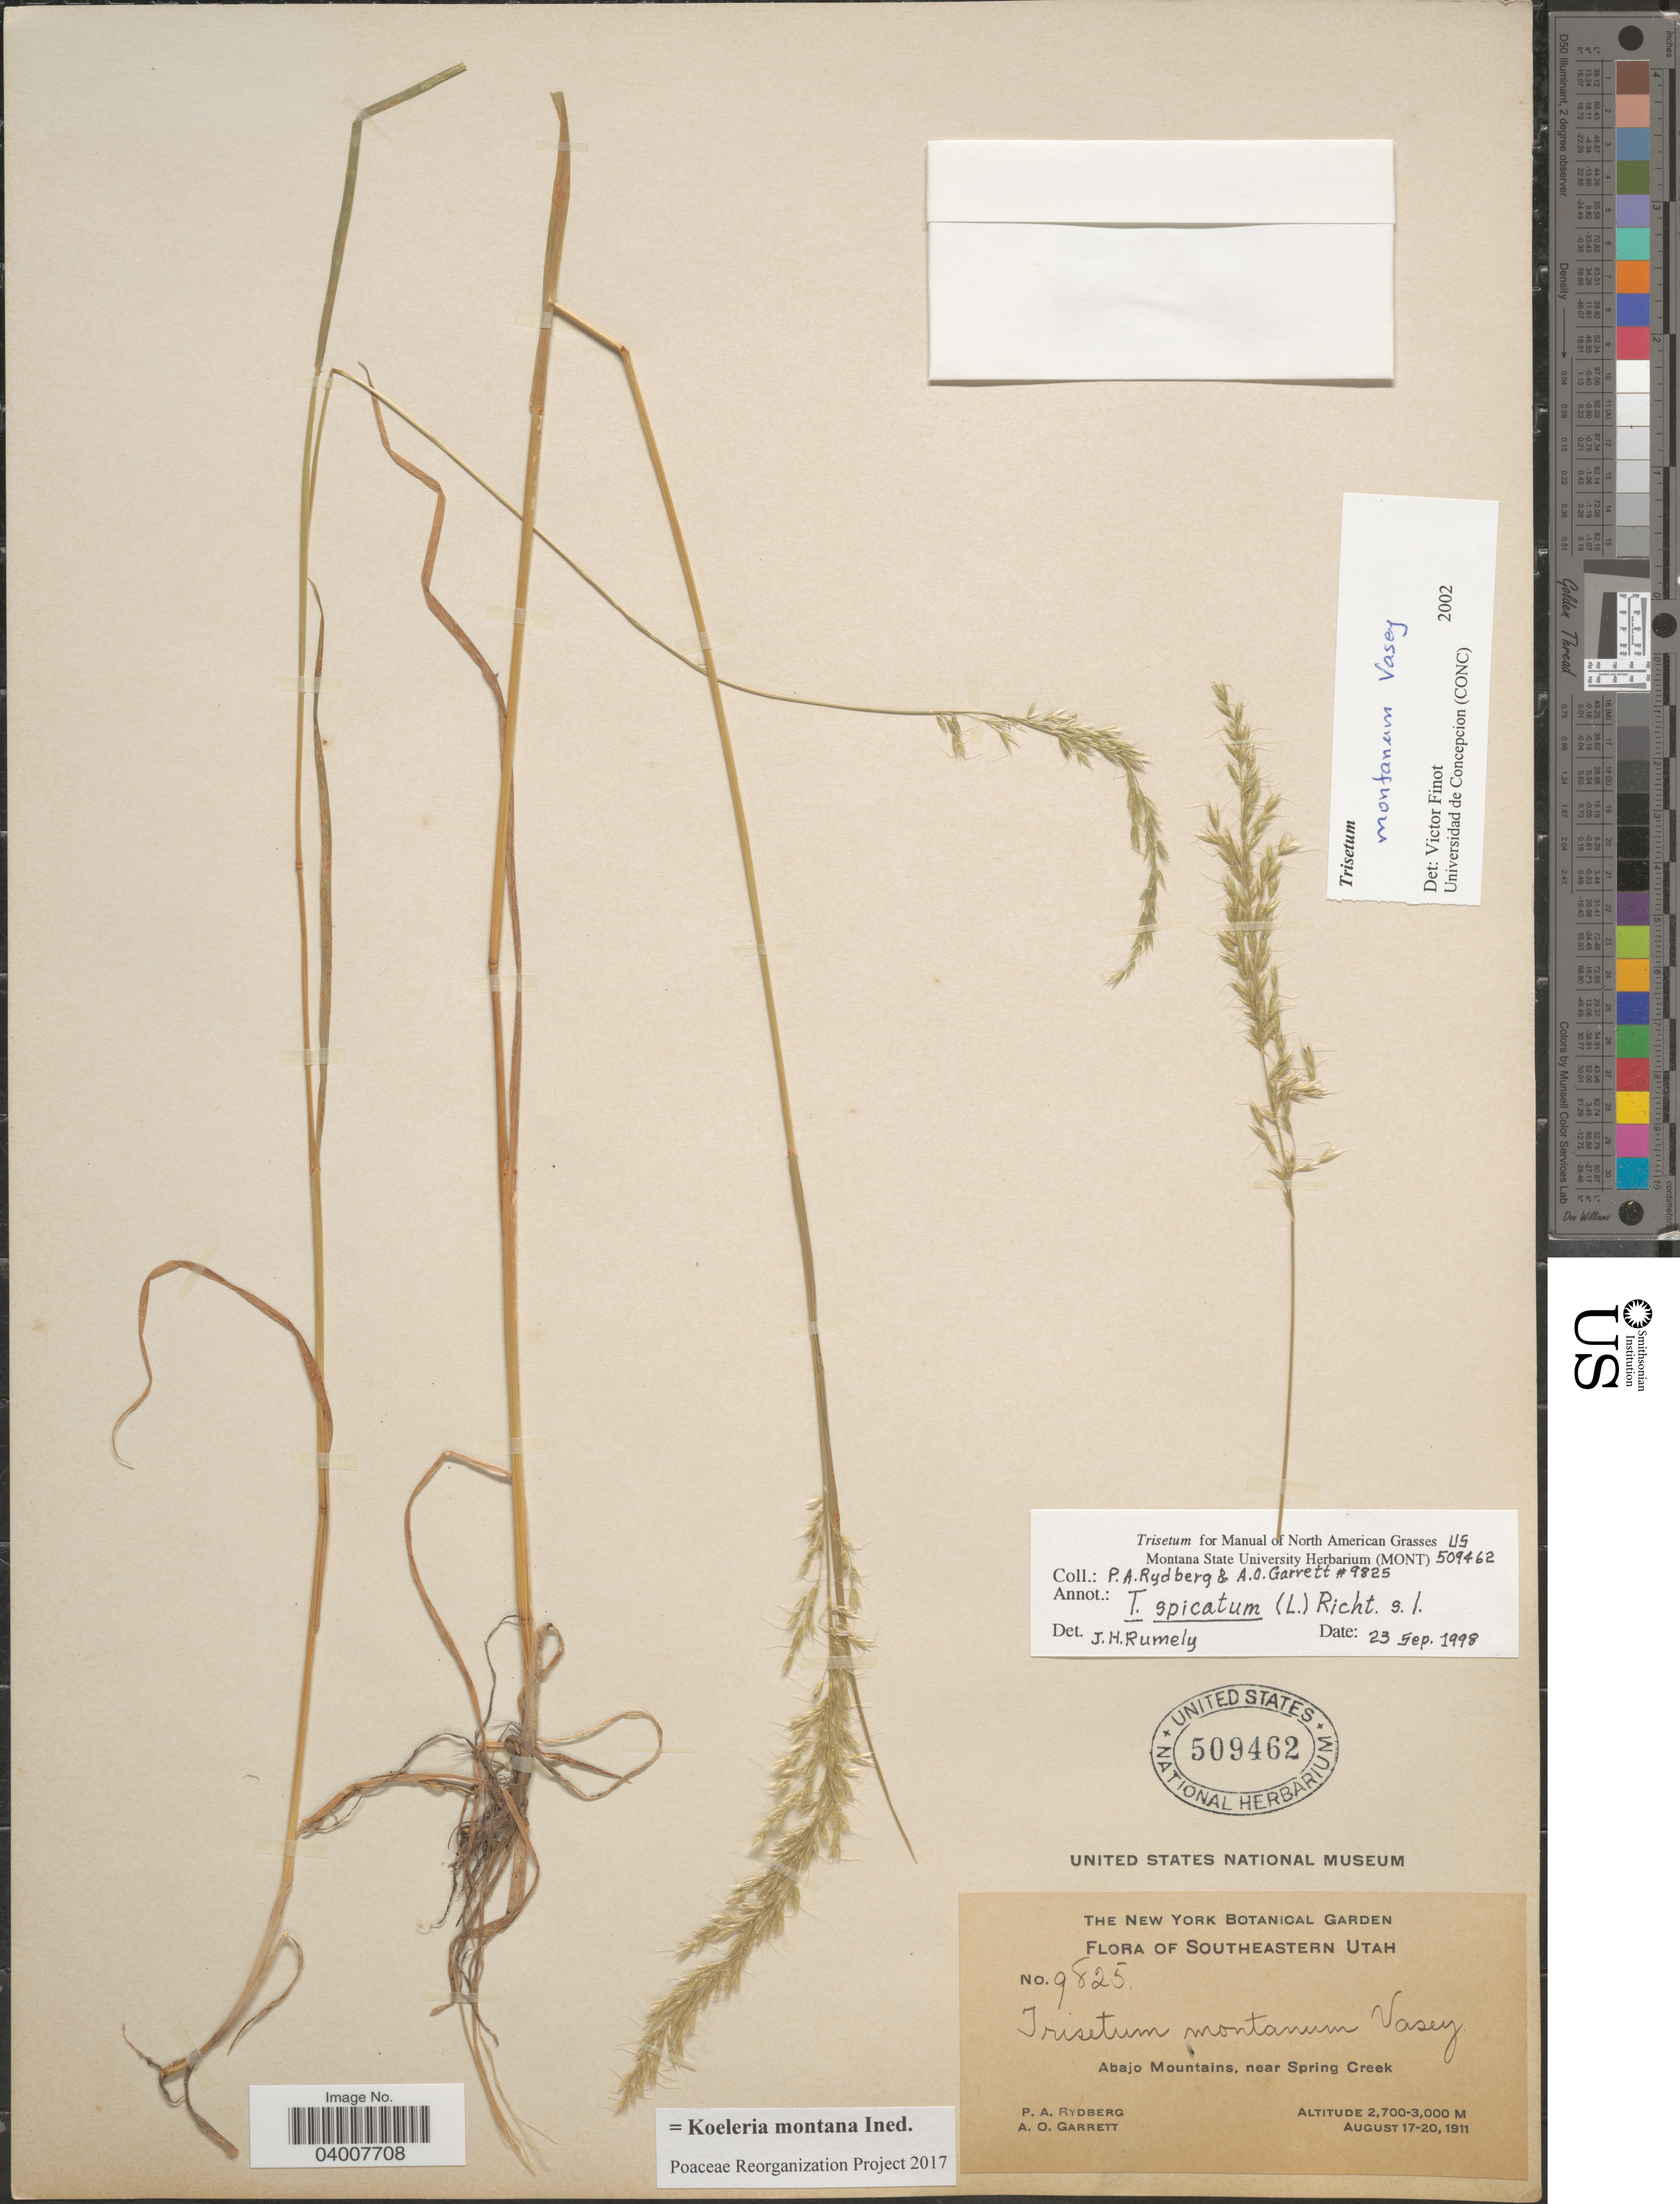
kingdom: Plantae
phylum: Tracheophyta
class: Liliopsida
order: Poales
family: Poaceae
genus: Koeleria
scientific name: Koeleria montana ined.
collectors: P. A. Rydberg & A. O. Garrett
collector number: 9825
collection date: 1911-08-17/1911-08-20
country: United States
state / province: Utah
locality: Southeastern Utah. Abajo Mountains, near Spring Creek.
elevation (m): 2700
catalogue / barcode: US 509462